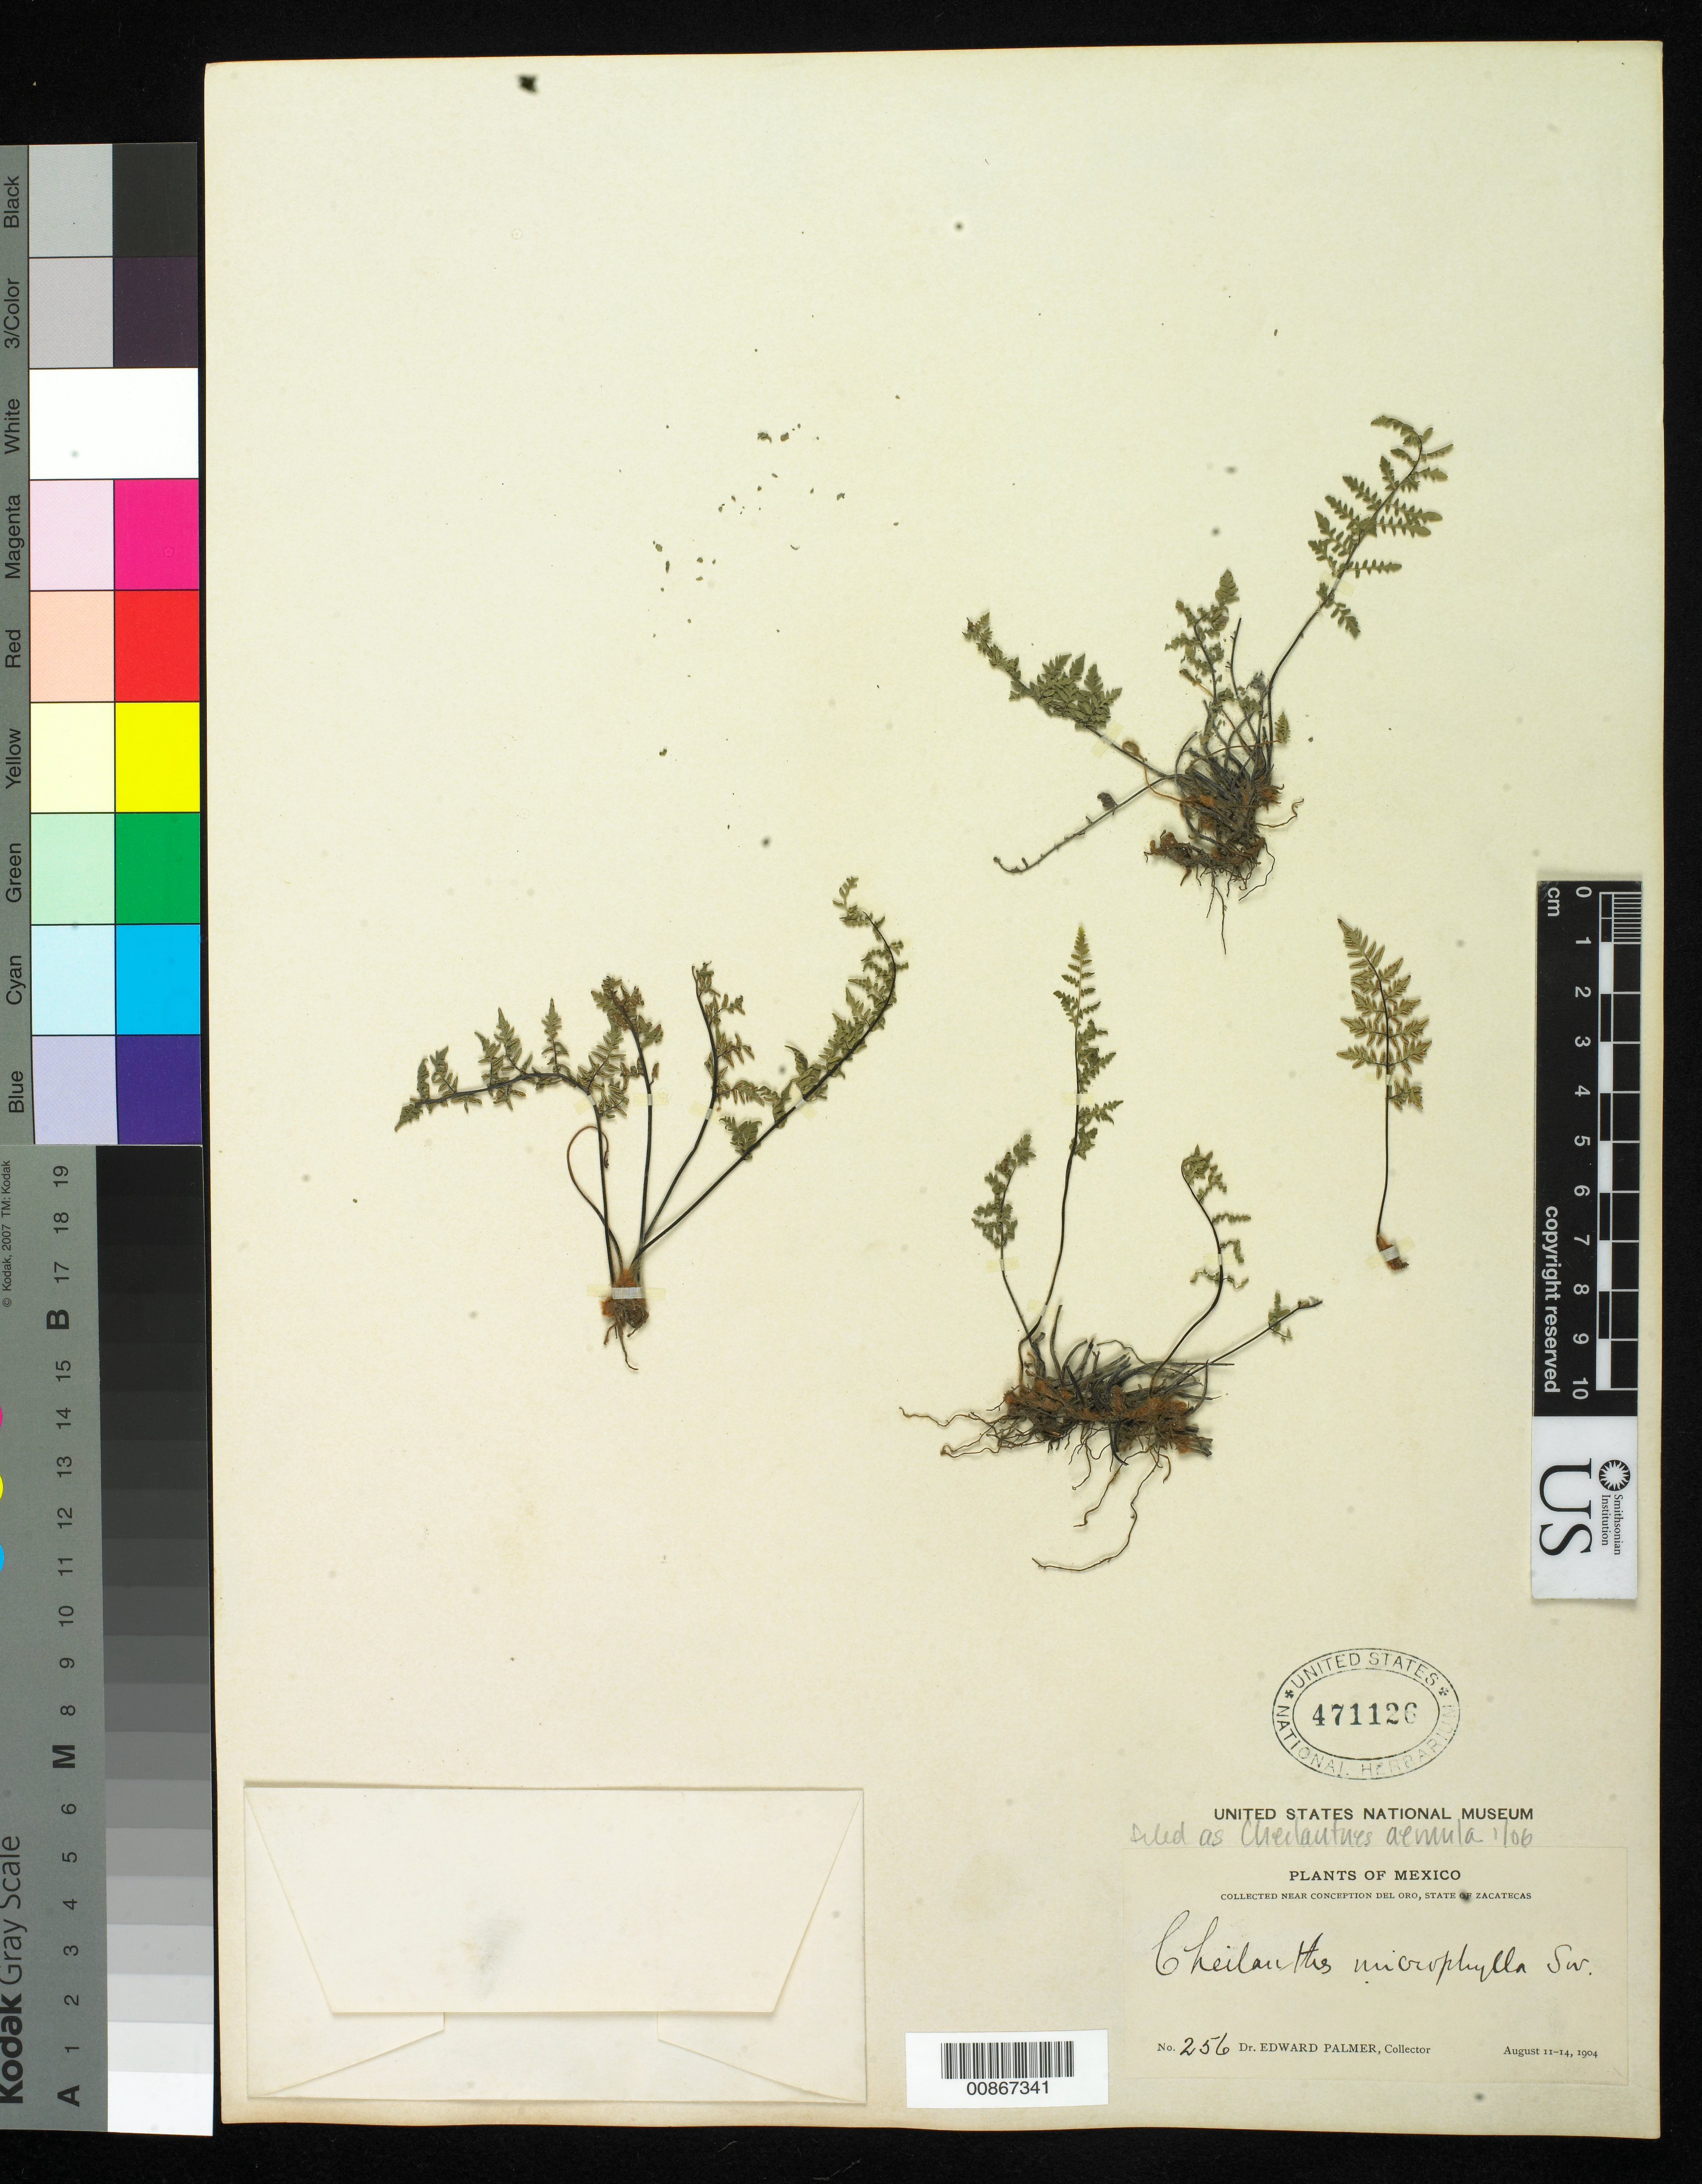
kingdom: Plantae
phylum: Tracheophyta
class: Polypodiopsida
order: Polypodiales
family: Pteridaceae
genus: Myriopteris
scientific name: Myriopteris aemula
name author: (Maxon) Grusz & Windham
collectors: E. Palmer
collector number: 256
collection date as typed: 11 Aug 1904 to 14 Aug 1904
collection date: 1904-08-11/1904-08-14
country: Mexico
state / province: Zacatecas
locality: Near Concepción del Oro, Zacatecas.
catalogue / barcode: US 471126